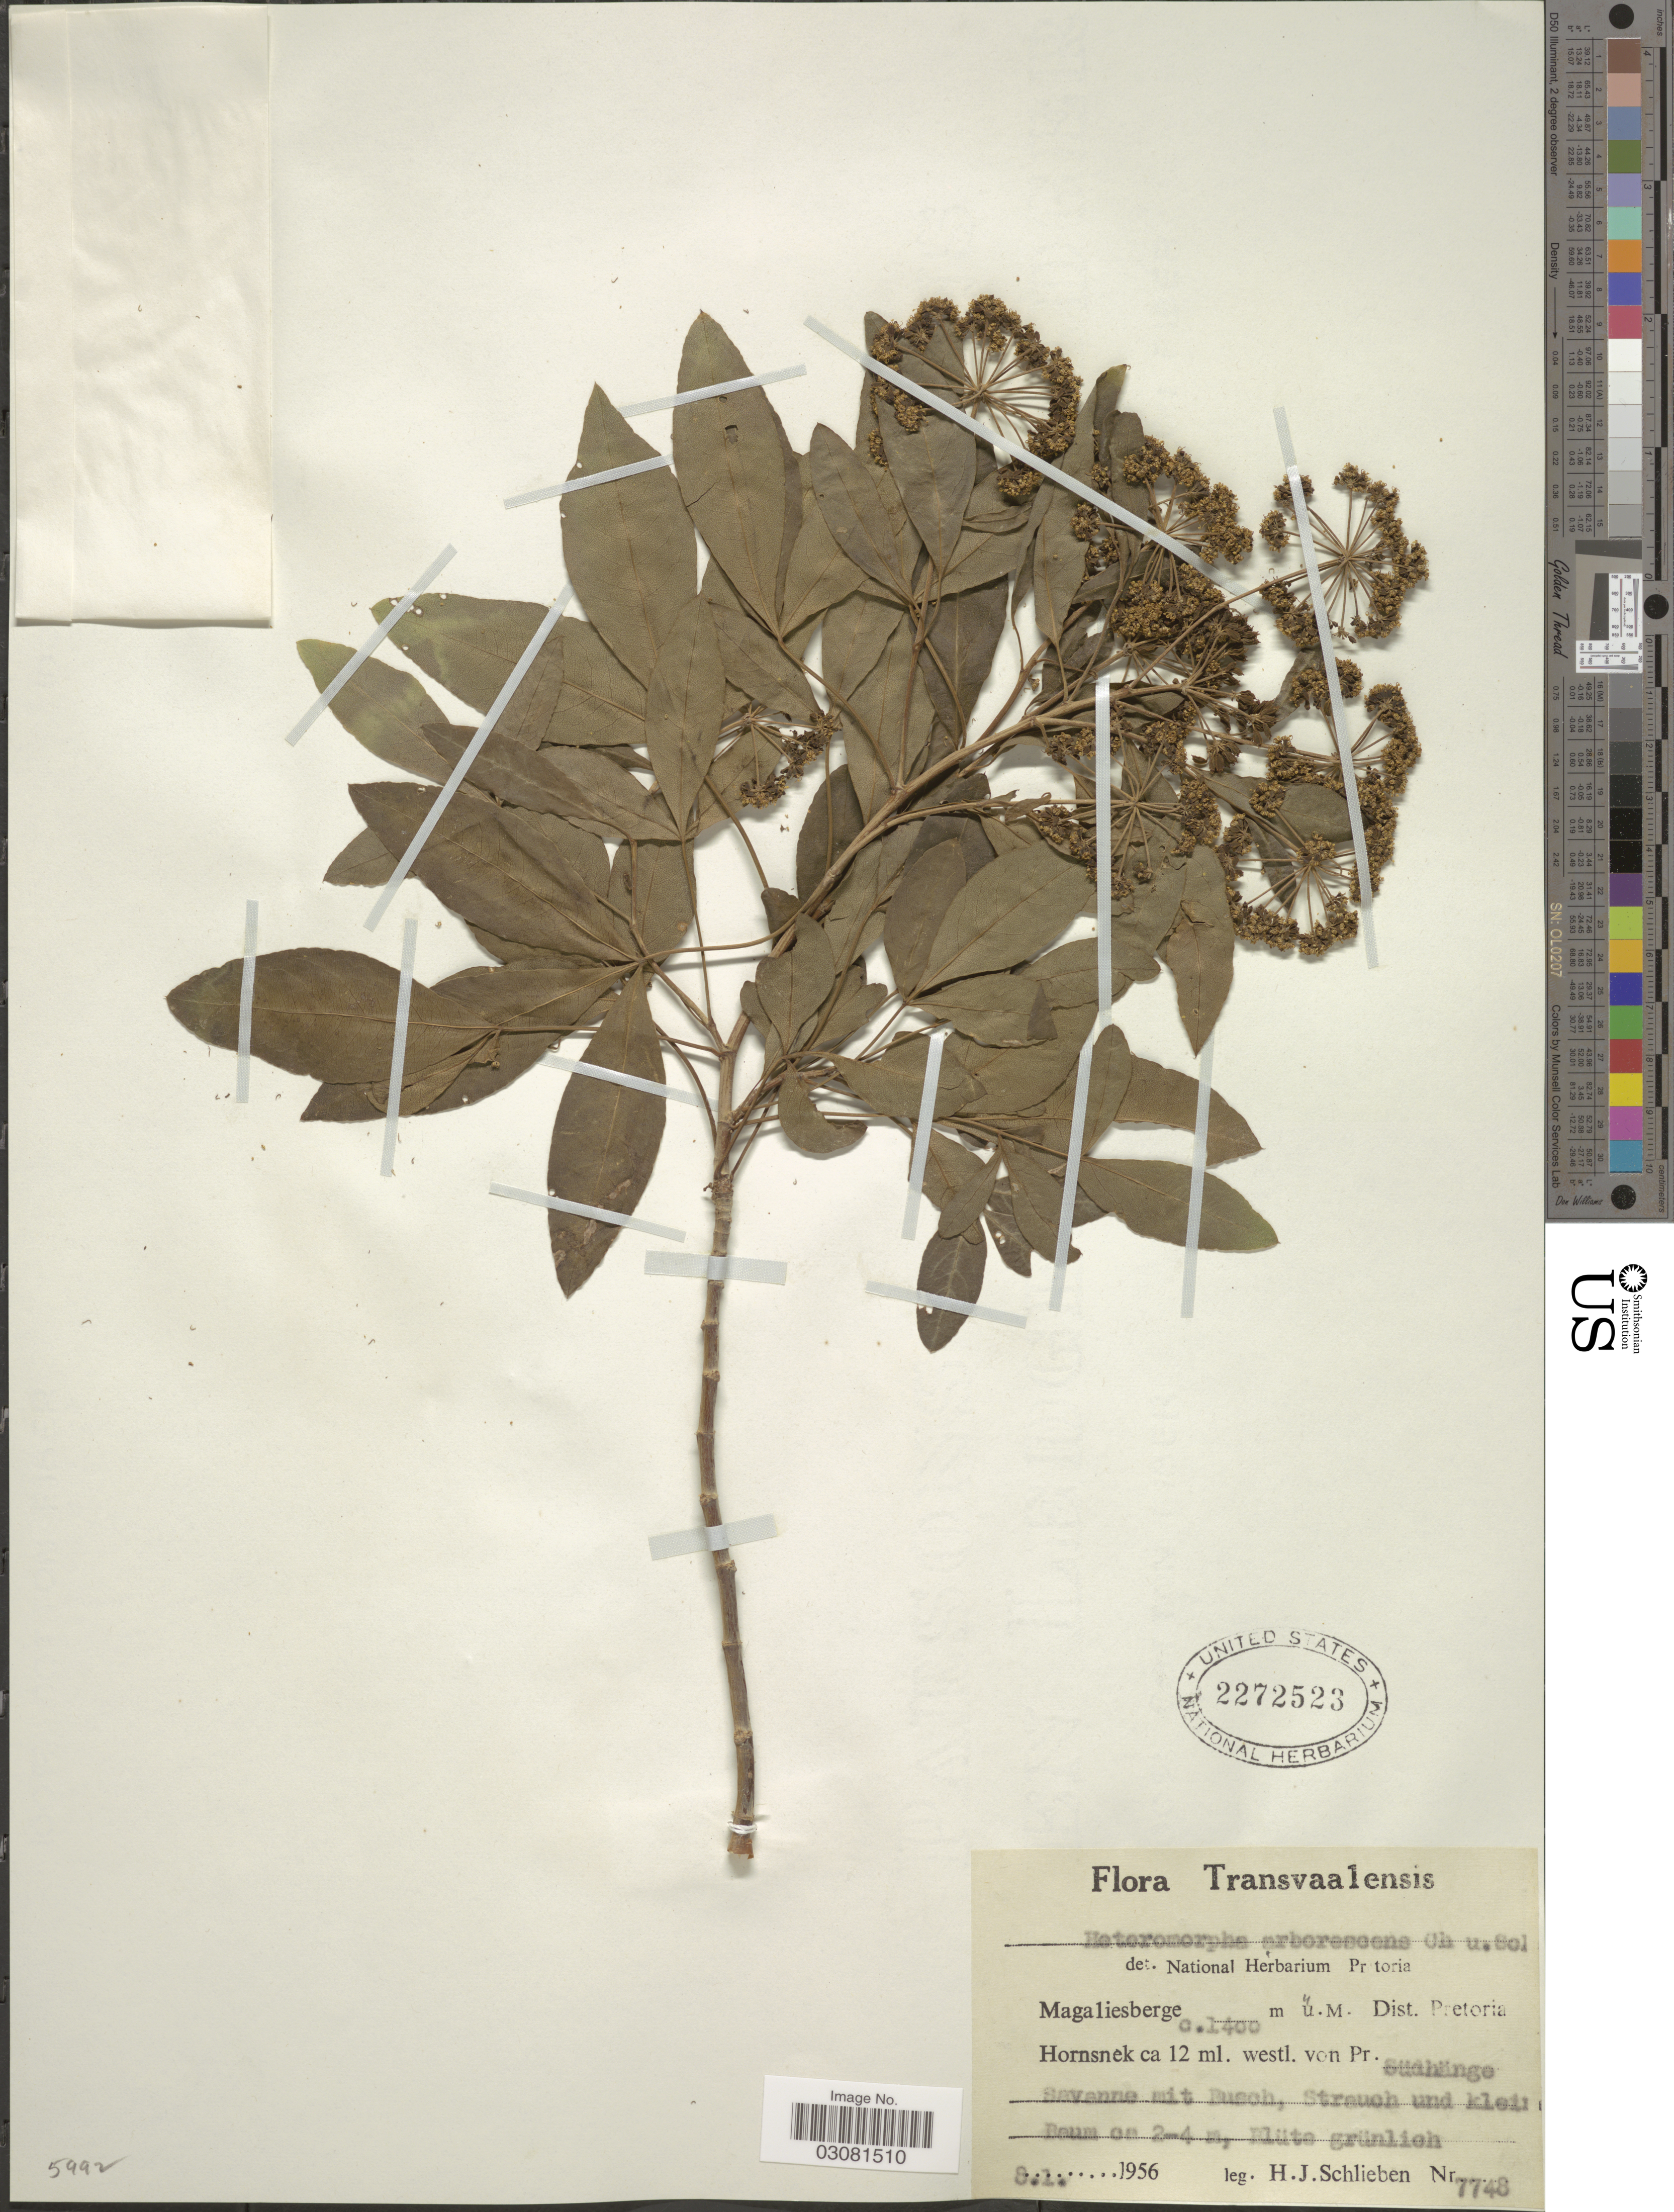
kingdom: Plantae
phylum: Tracheophyta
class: Magnoliopsida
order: Apiales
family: Apiaceae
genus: Heteromorpha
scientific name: Heteromorpha arborescens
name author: Cham. & Schltdl.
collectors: H. J. Schlieben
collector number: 7748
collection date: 1956-01-08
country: South Africa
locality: Transvaalensis, Magaliesberge, Dist. Pretoria Hornsnek ca 12 ml. westl. von Pr. Südhänge Savanne mit Busch.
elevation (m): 1400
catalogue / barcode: US 2272523